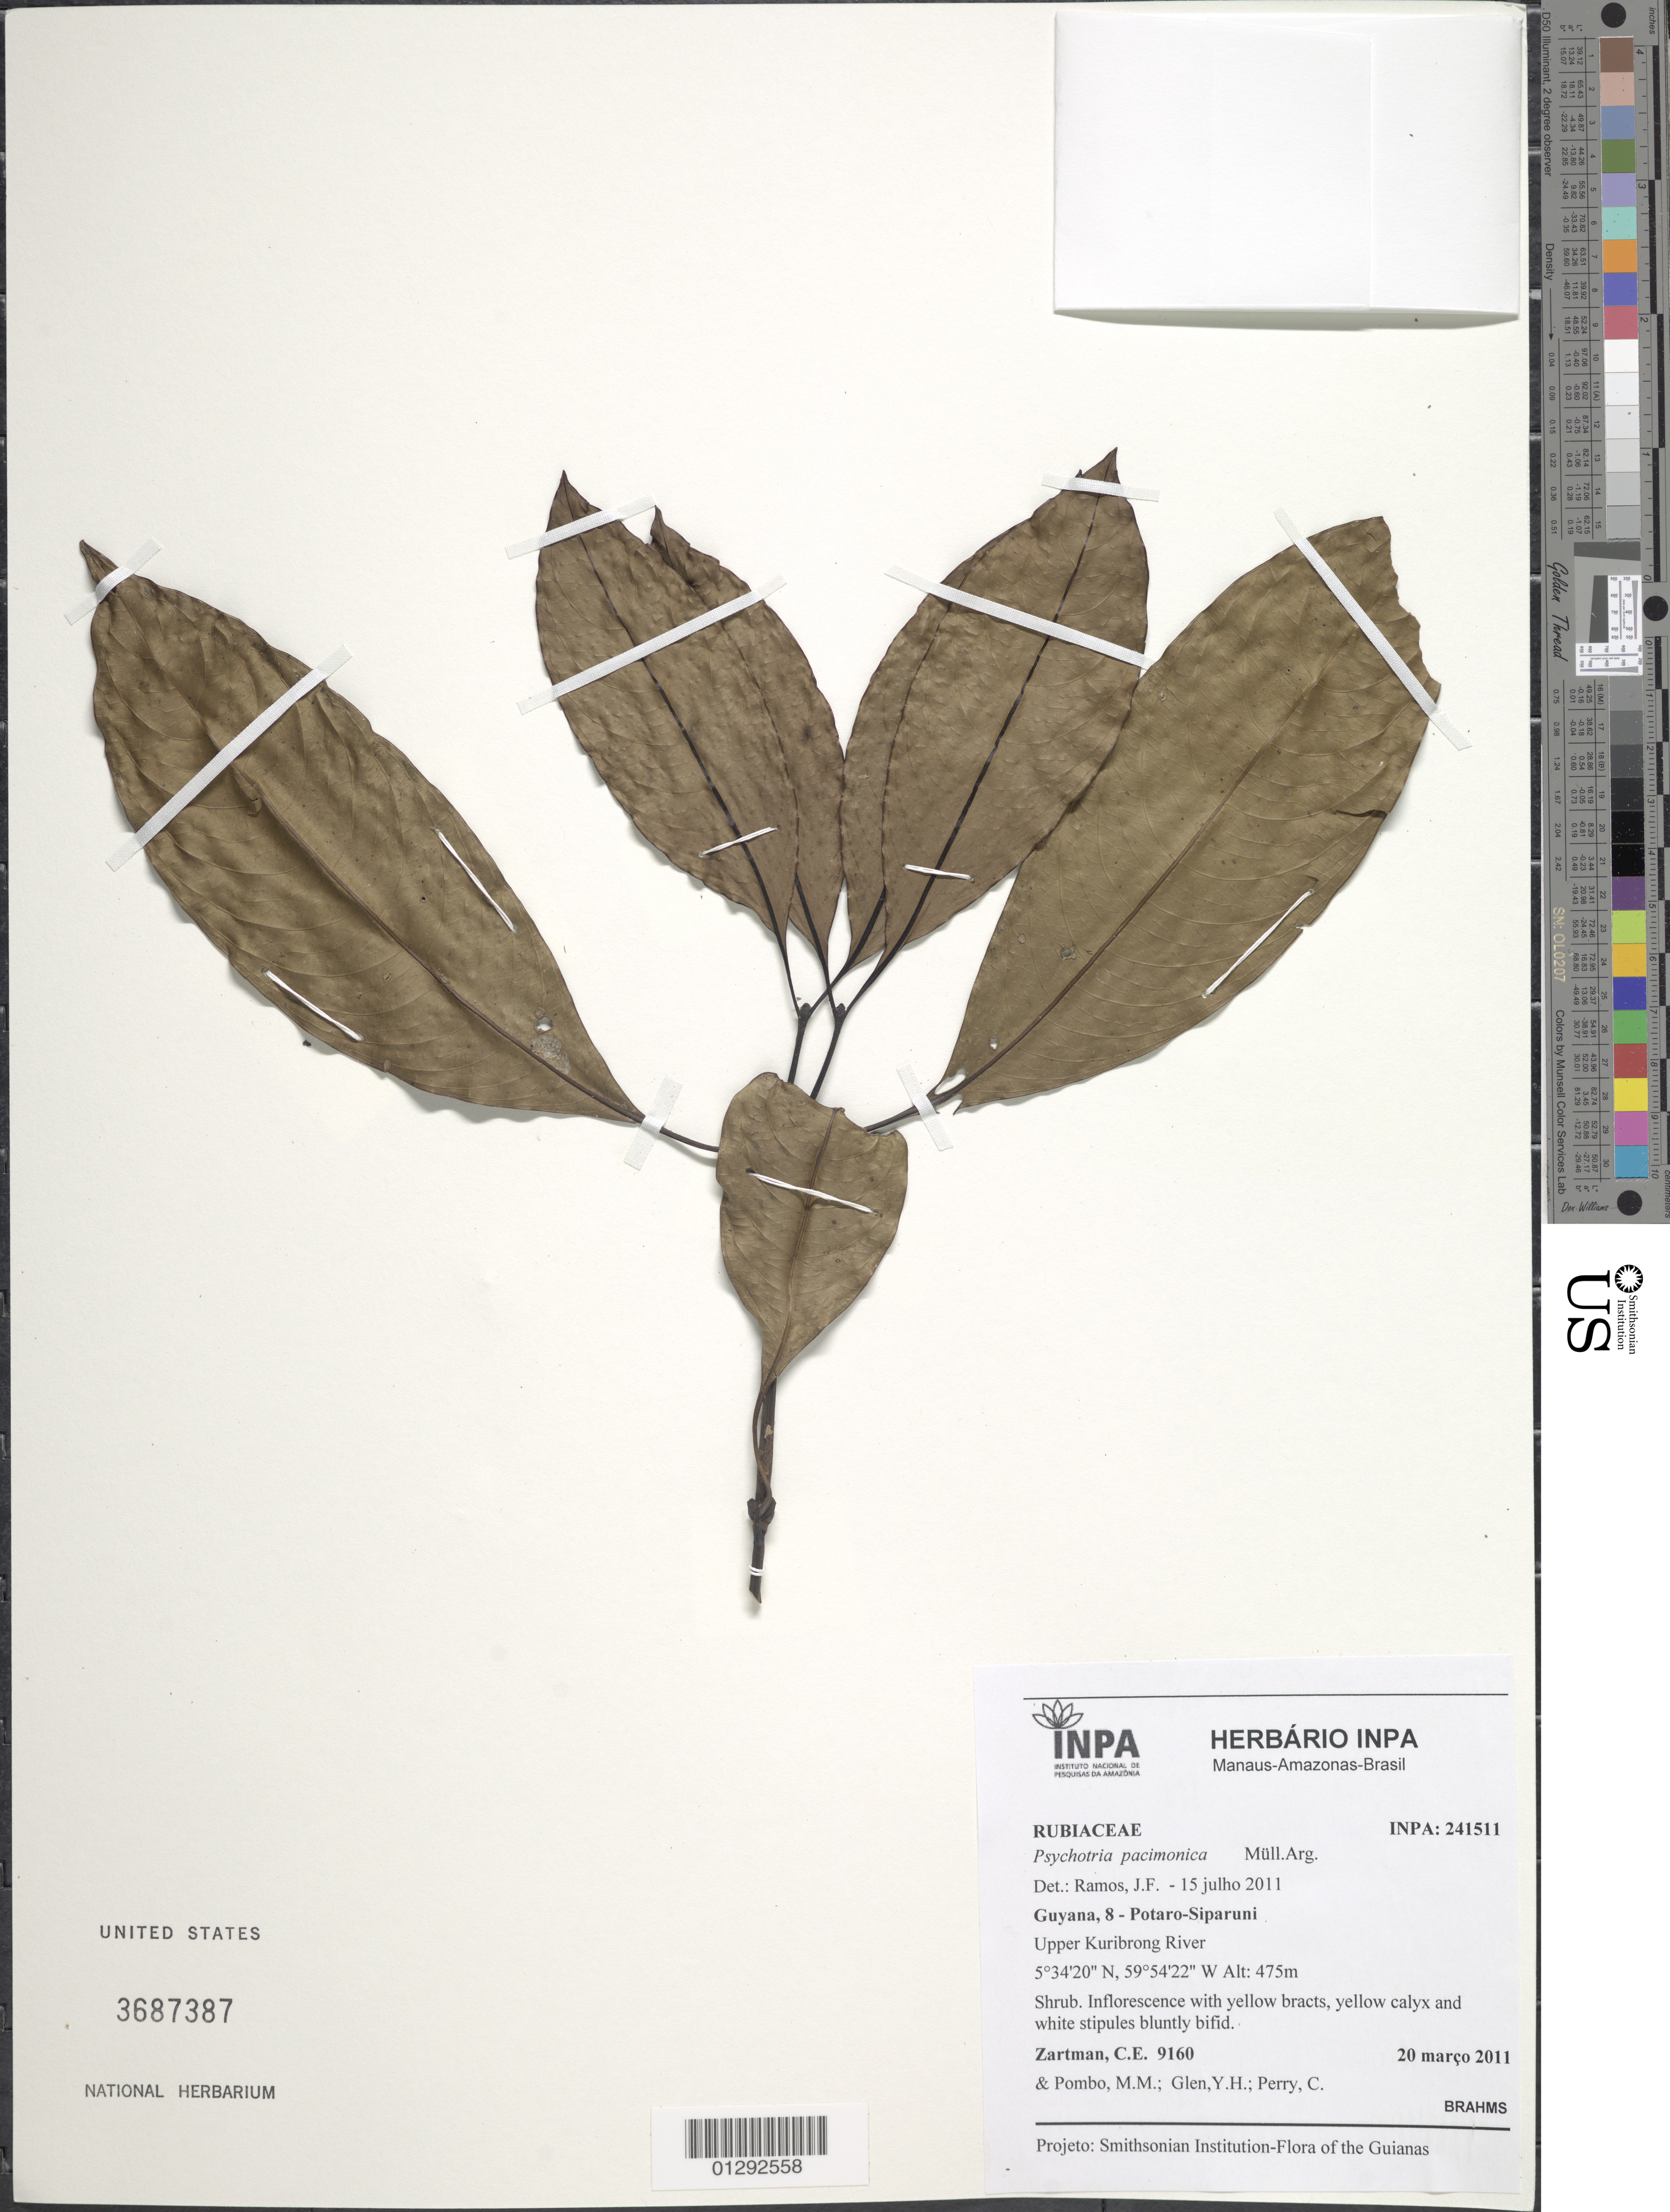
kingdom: Plantae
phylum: Tracheophyta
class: Magnoliopsida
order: Gentianales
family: Rubiaceae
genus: Psychotria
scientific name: Psychotria pacimonica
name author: Müll. Arg.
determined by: Ramos, J. F.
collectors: C. Zartman, M. Pombo, Y. Glen & C. Perry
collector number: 9160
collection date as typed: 20 Mar 2011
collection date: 2011-03-20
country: Guyana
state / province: Potaro-Siparuni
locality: Upper Kuribrong River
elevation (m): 475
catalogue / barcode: US 3687387